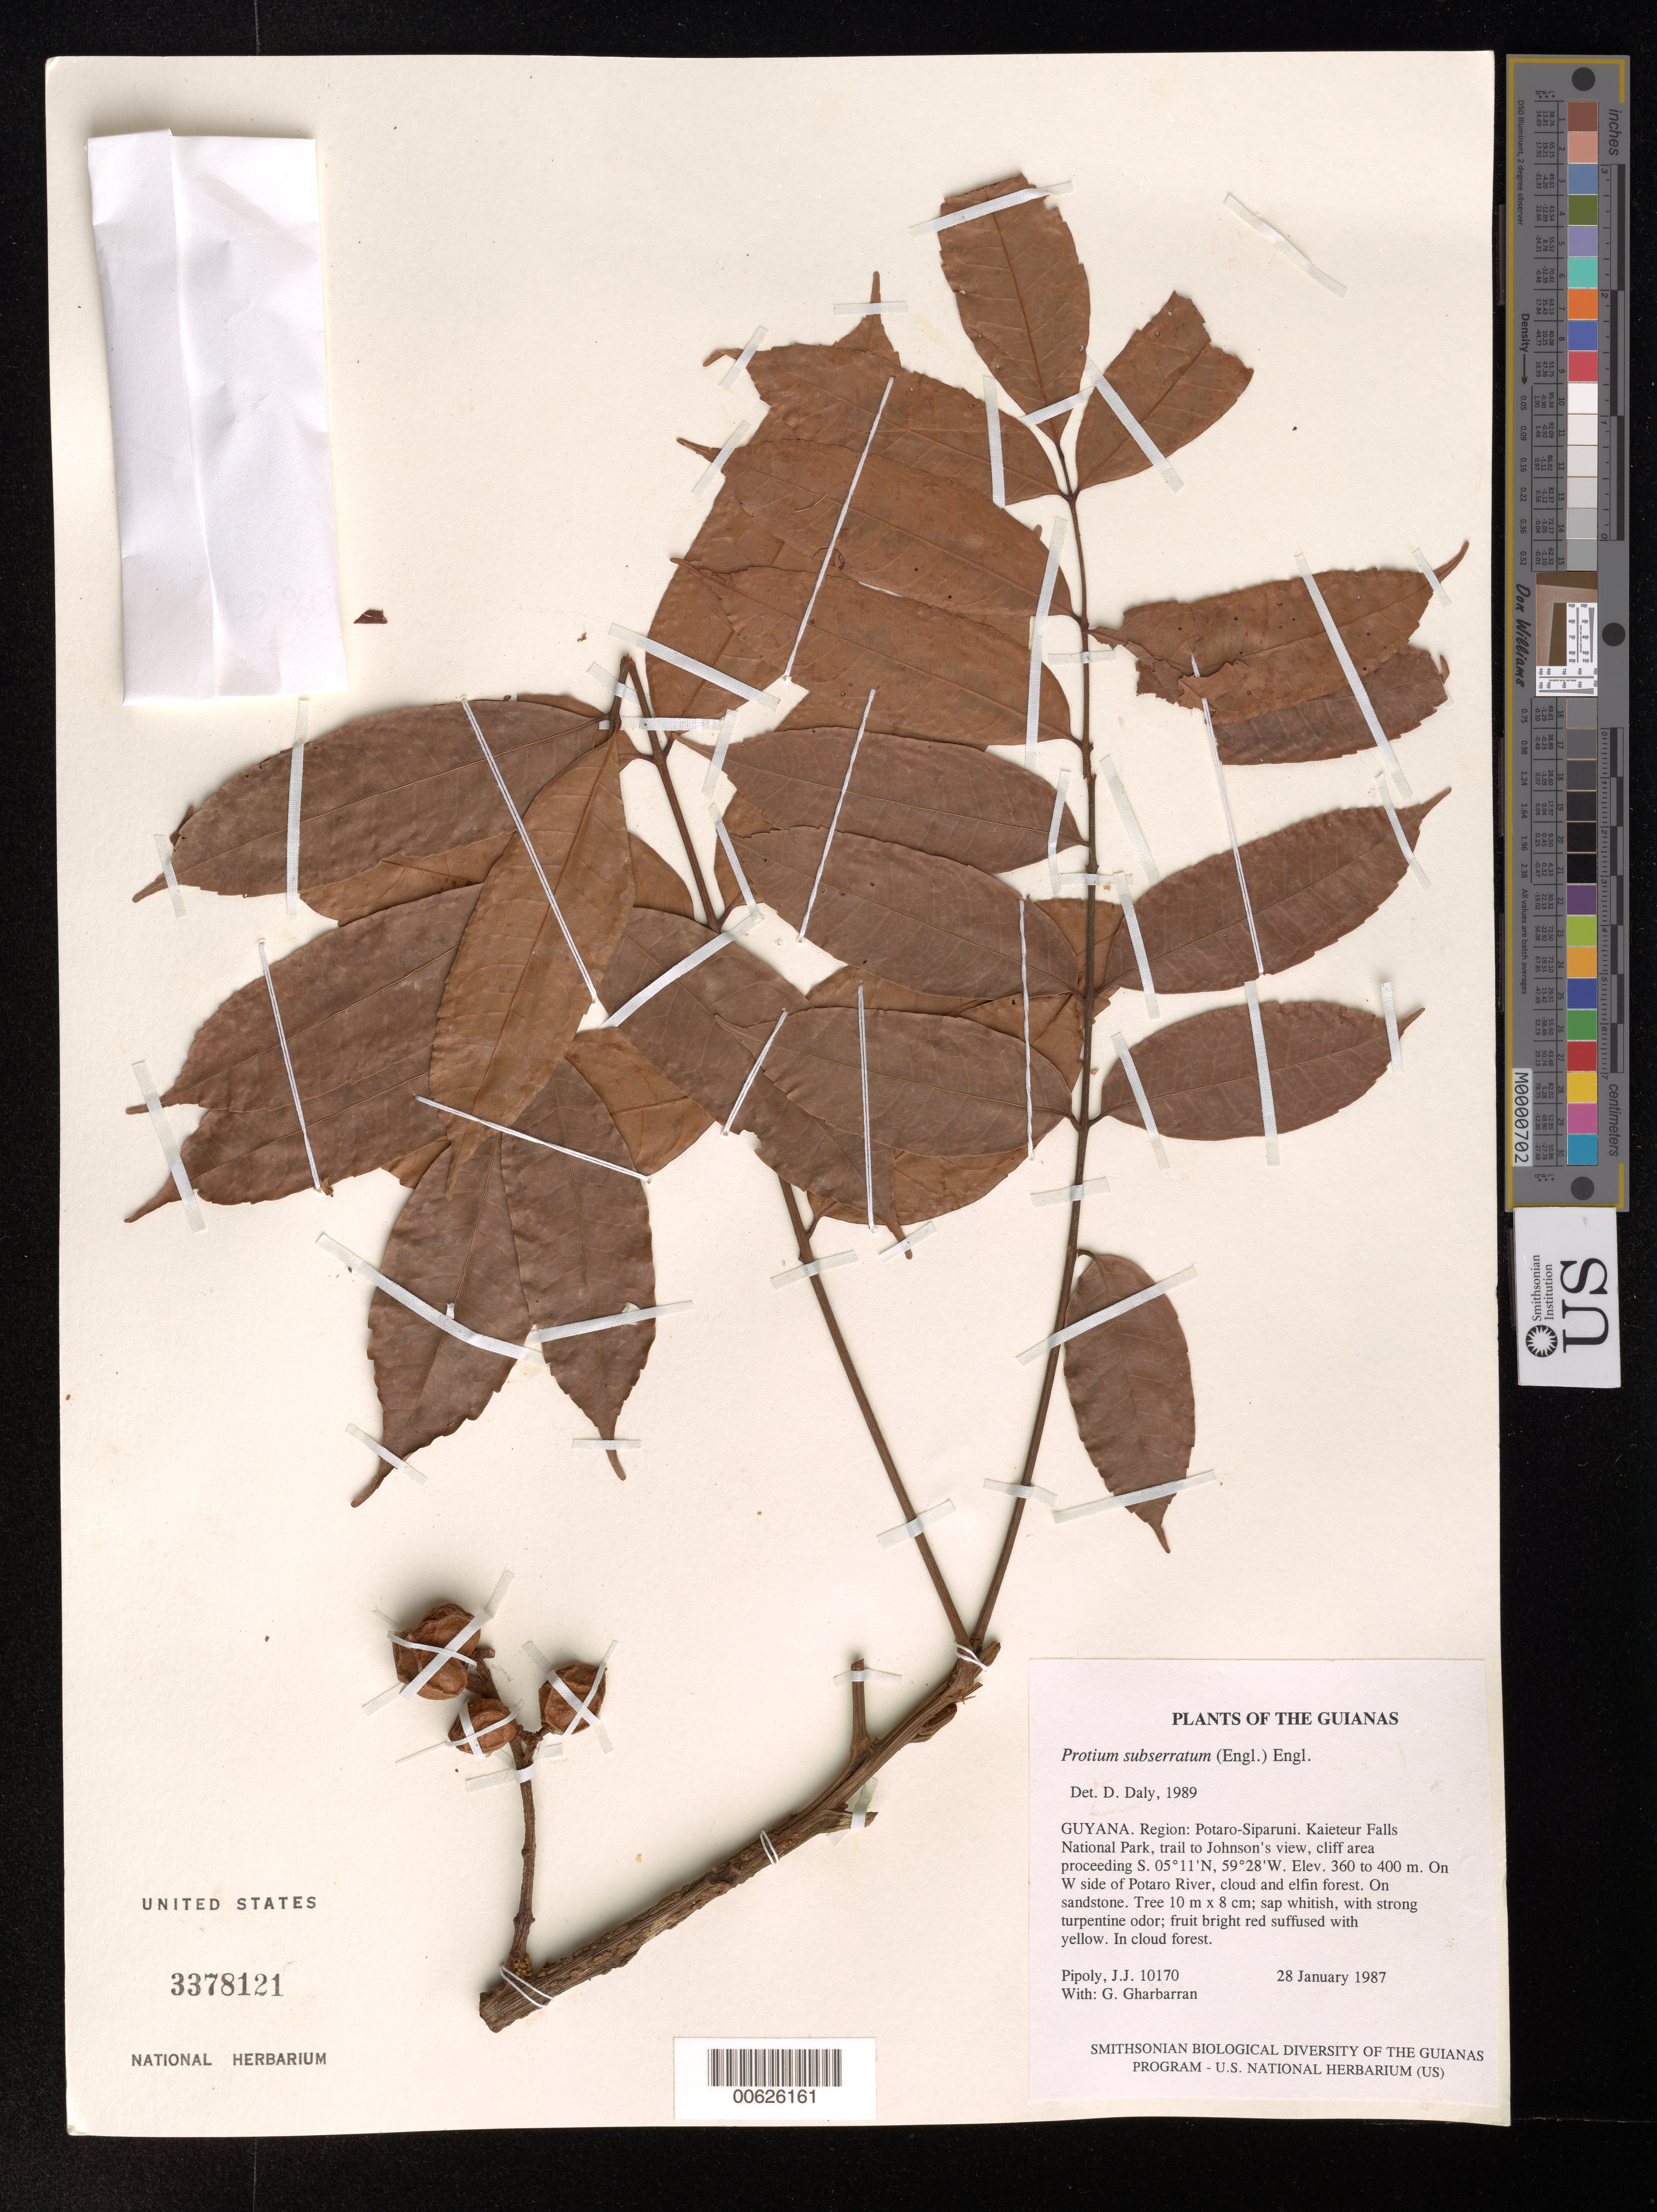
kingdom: Plantae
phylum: Tracheophyta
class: Magnoliopsida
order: Sapindales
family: Burseraceae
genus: Protium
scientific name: Protium subserratum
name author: (Engl.) Engl.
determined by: Daly, D. C.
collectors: J. J. Pipoly & G. Gharbarran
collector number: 10170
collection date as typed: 28 January 1987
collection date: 1987-01-28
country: Guyana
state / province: Potaro-Siparuni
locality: Kaieteur Falls National Park, trail to Johnson's view, cliff area proceeding S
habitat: On W side of Potaro River, cloud and elfin forest. On sandstone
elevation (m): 360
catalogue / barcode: US 3378121